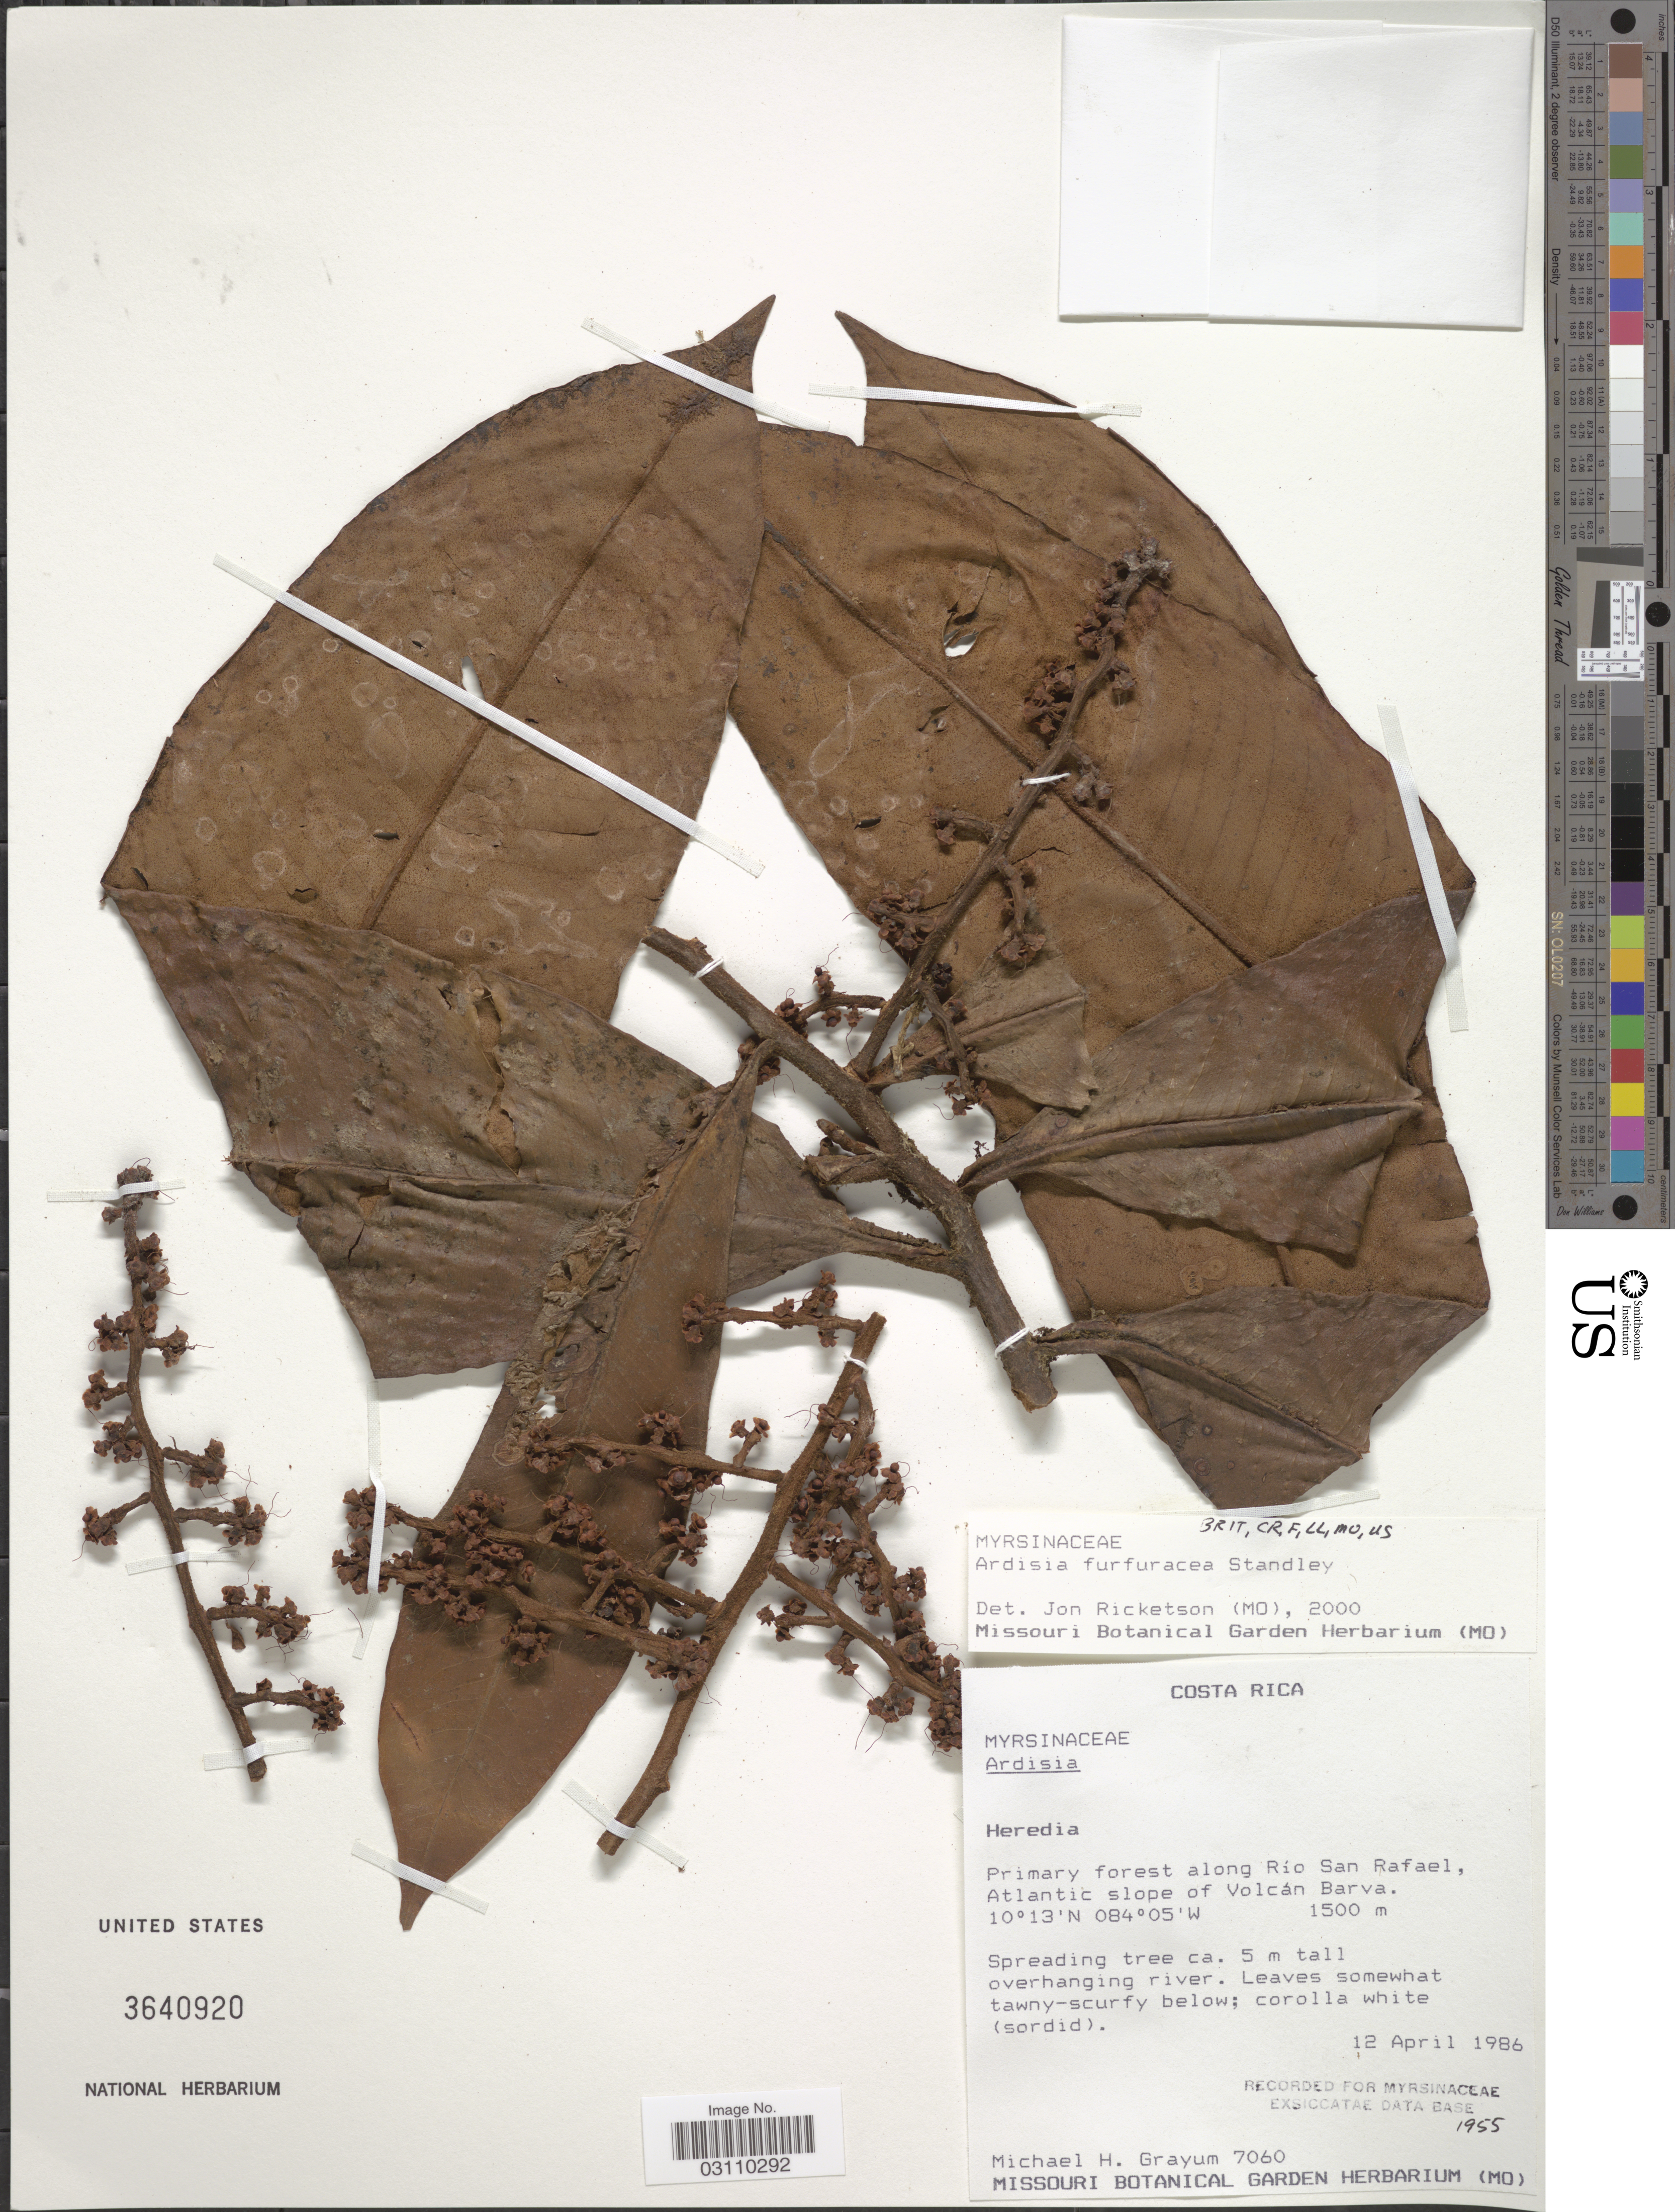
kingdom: Plantae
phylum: Tracheophyta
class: Magnoliopsida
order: Ericales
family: Primulaceae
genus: Ardisia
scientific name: Ardisia furfuracea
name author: Standl.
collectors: M. H. Grayum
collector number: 7060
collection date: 1986-04-12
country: Costa Rica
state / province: Heredia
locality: Primary forest along Río San Rafael, Atlantic slope of Volcán Barva.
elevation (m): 1500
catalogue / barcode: US 3640920